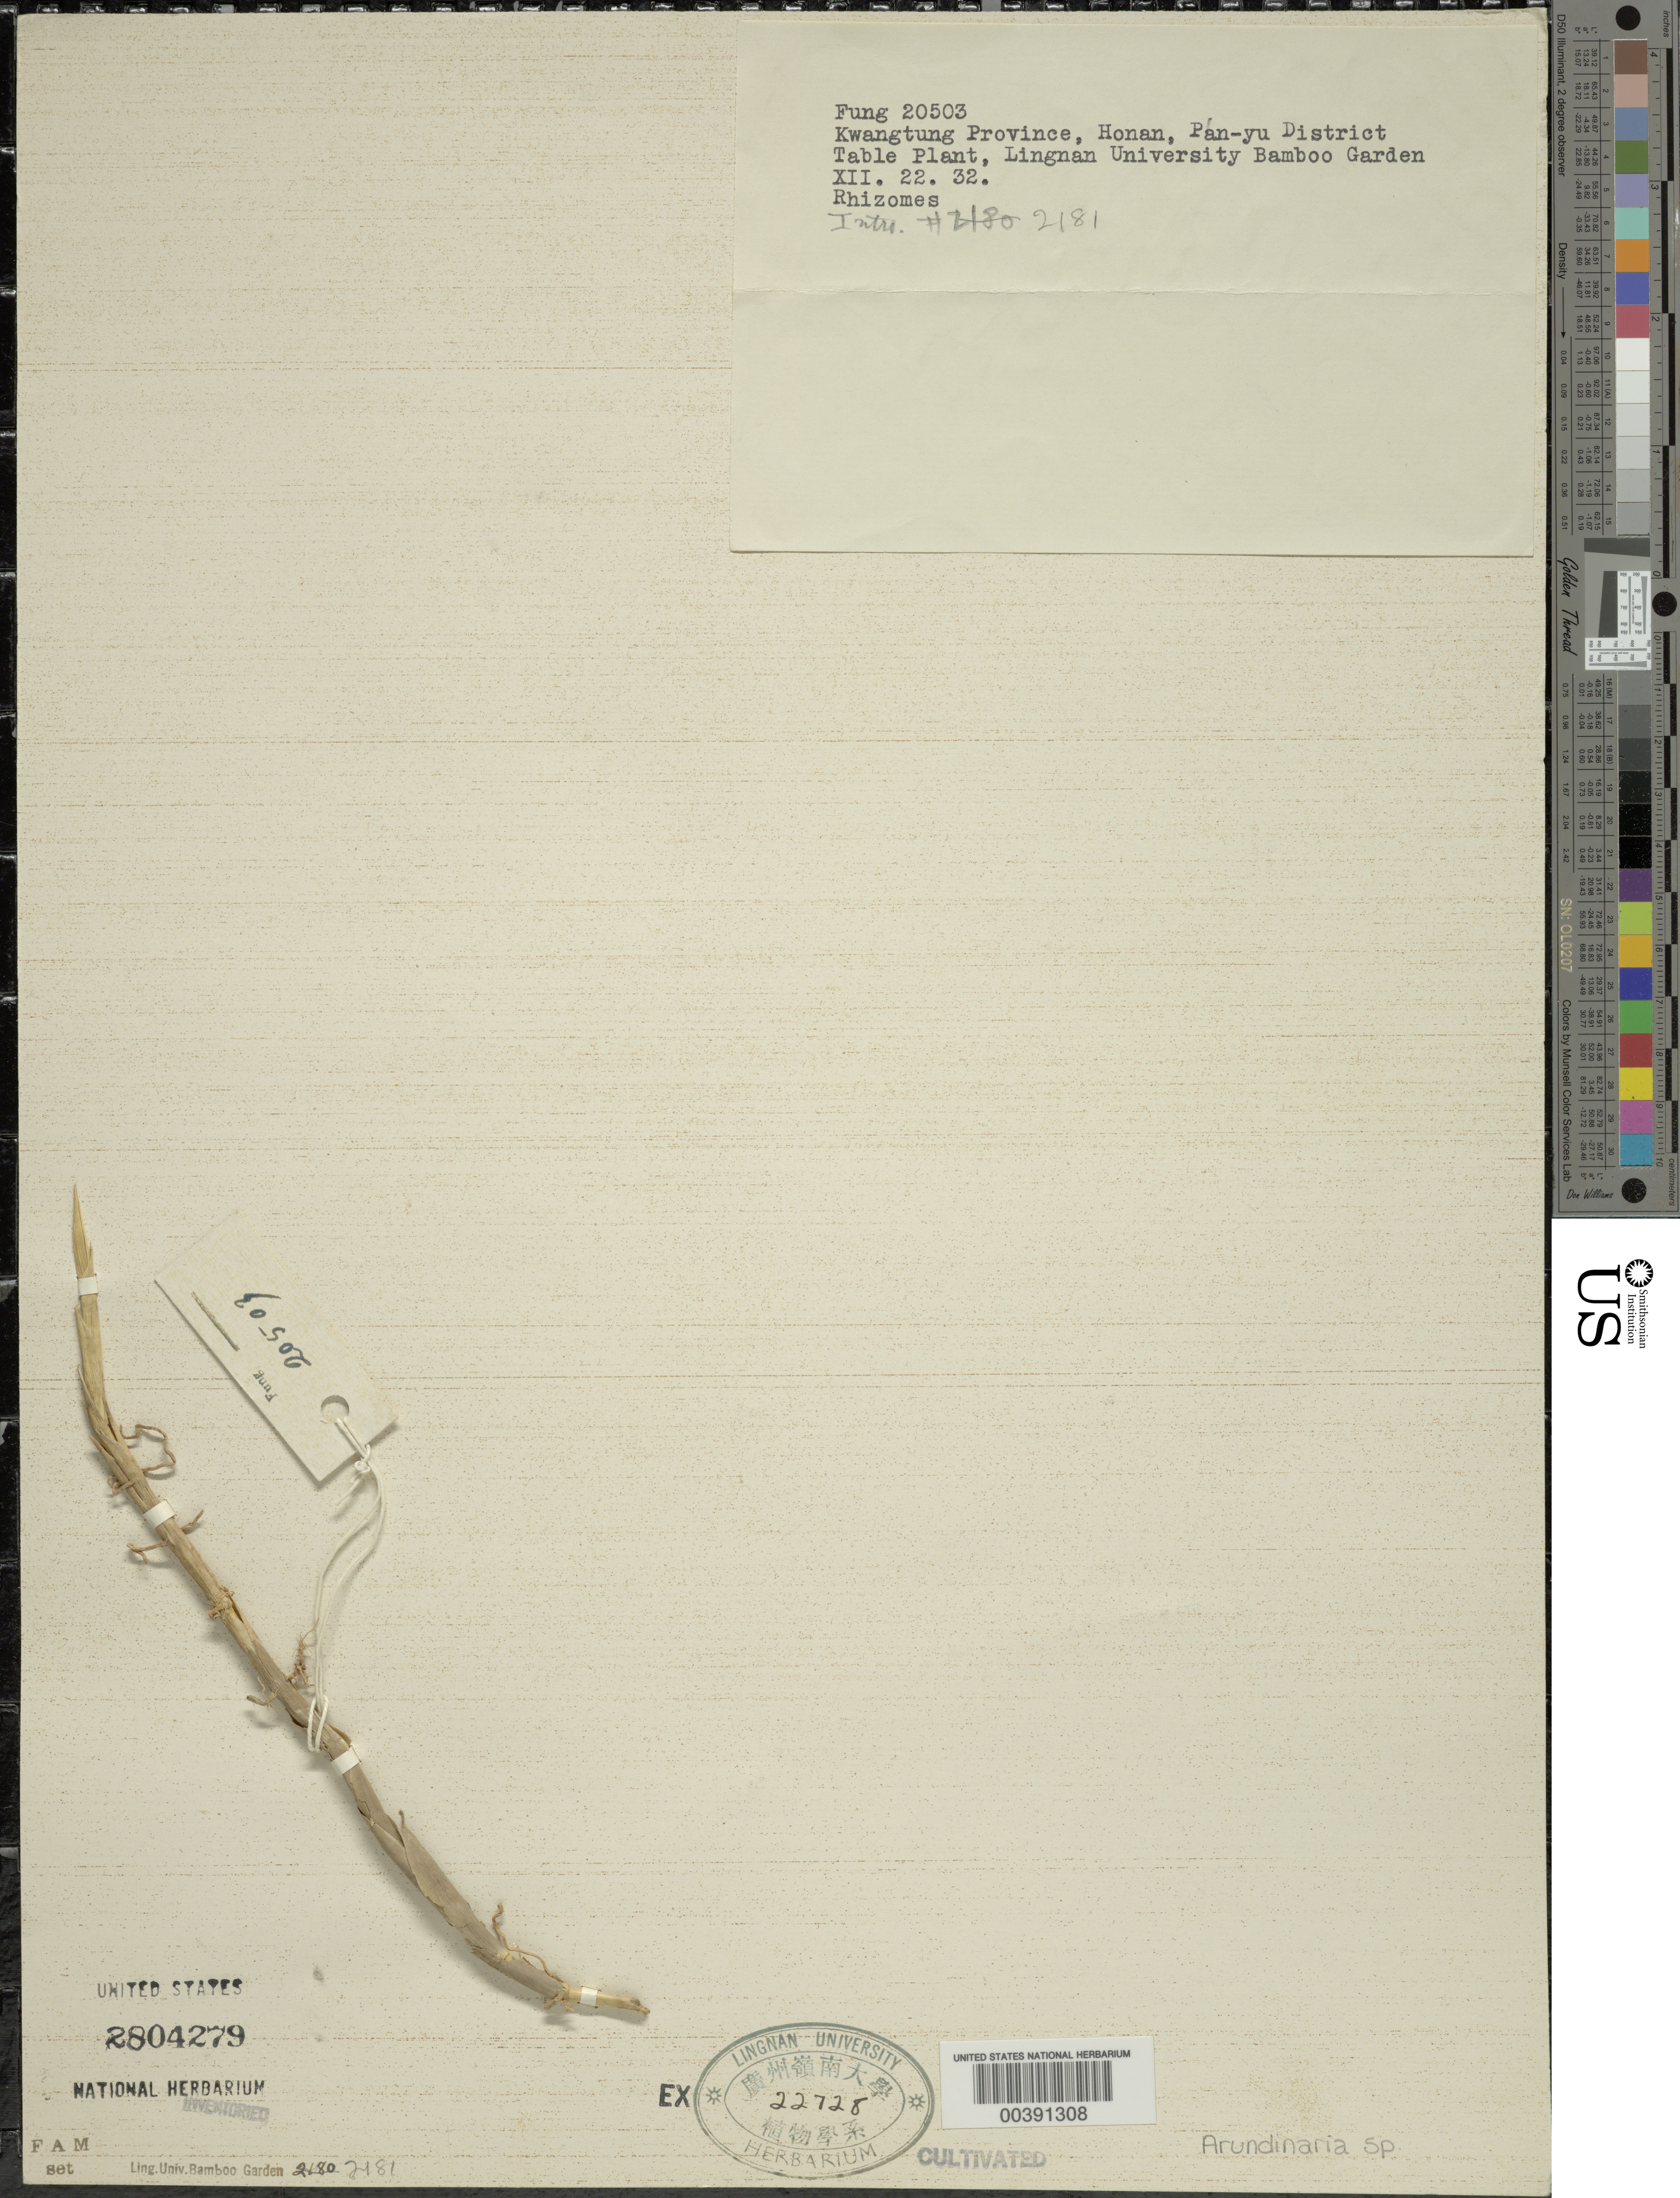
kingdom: Plantae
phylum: Tracheophyta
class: Liliopsida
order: Poales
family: Poaceae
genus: Arundinaria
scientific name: Arundinaria sp.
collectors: H. L. Fung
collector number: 20503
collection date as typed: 22 Dec 1932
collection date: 1932-12-22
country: China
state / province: Guangdong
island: Honam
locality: Lingnan univ. bg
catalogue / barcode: US 2804279